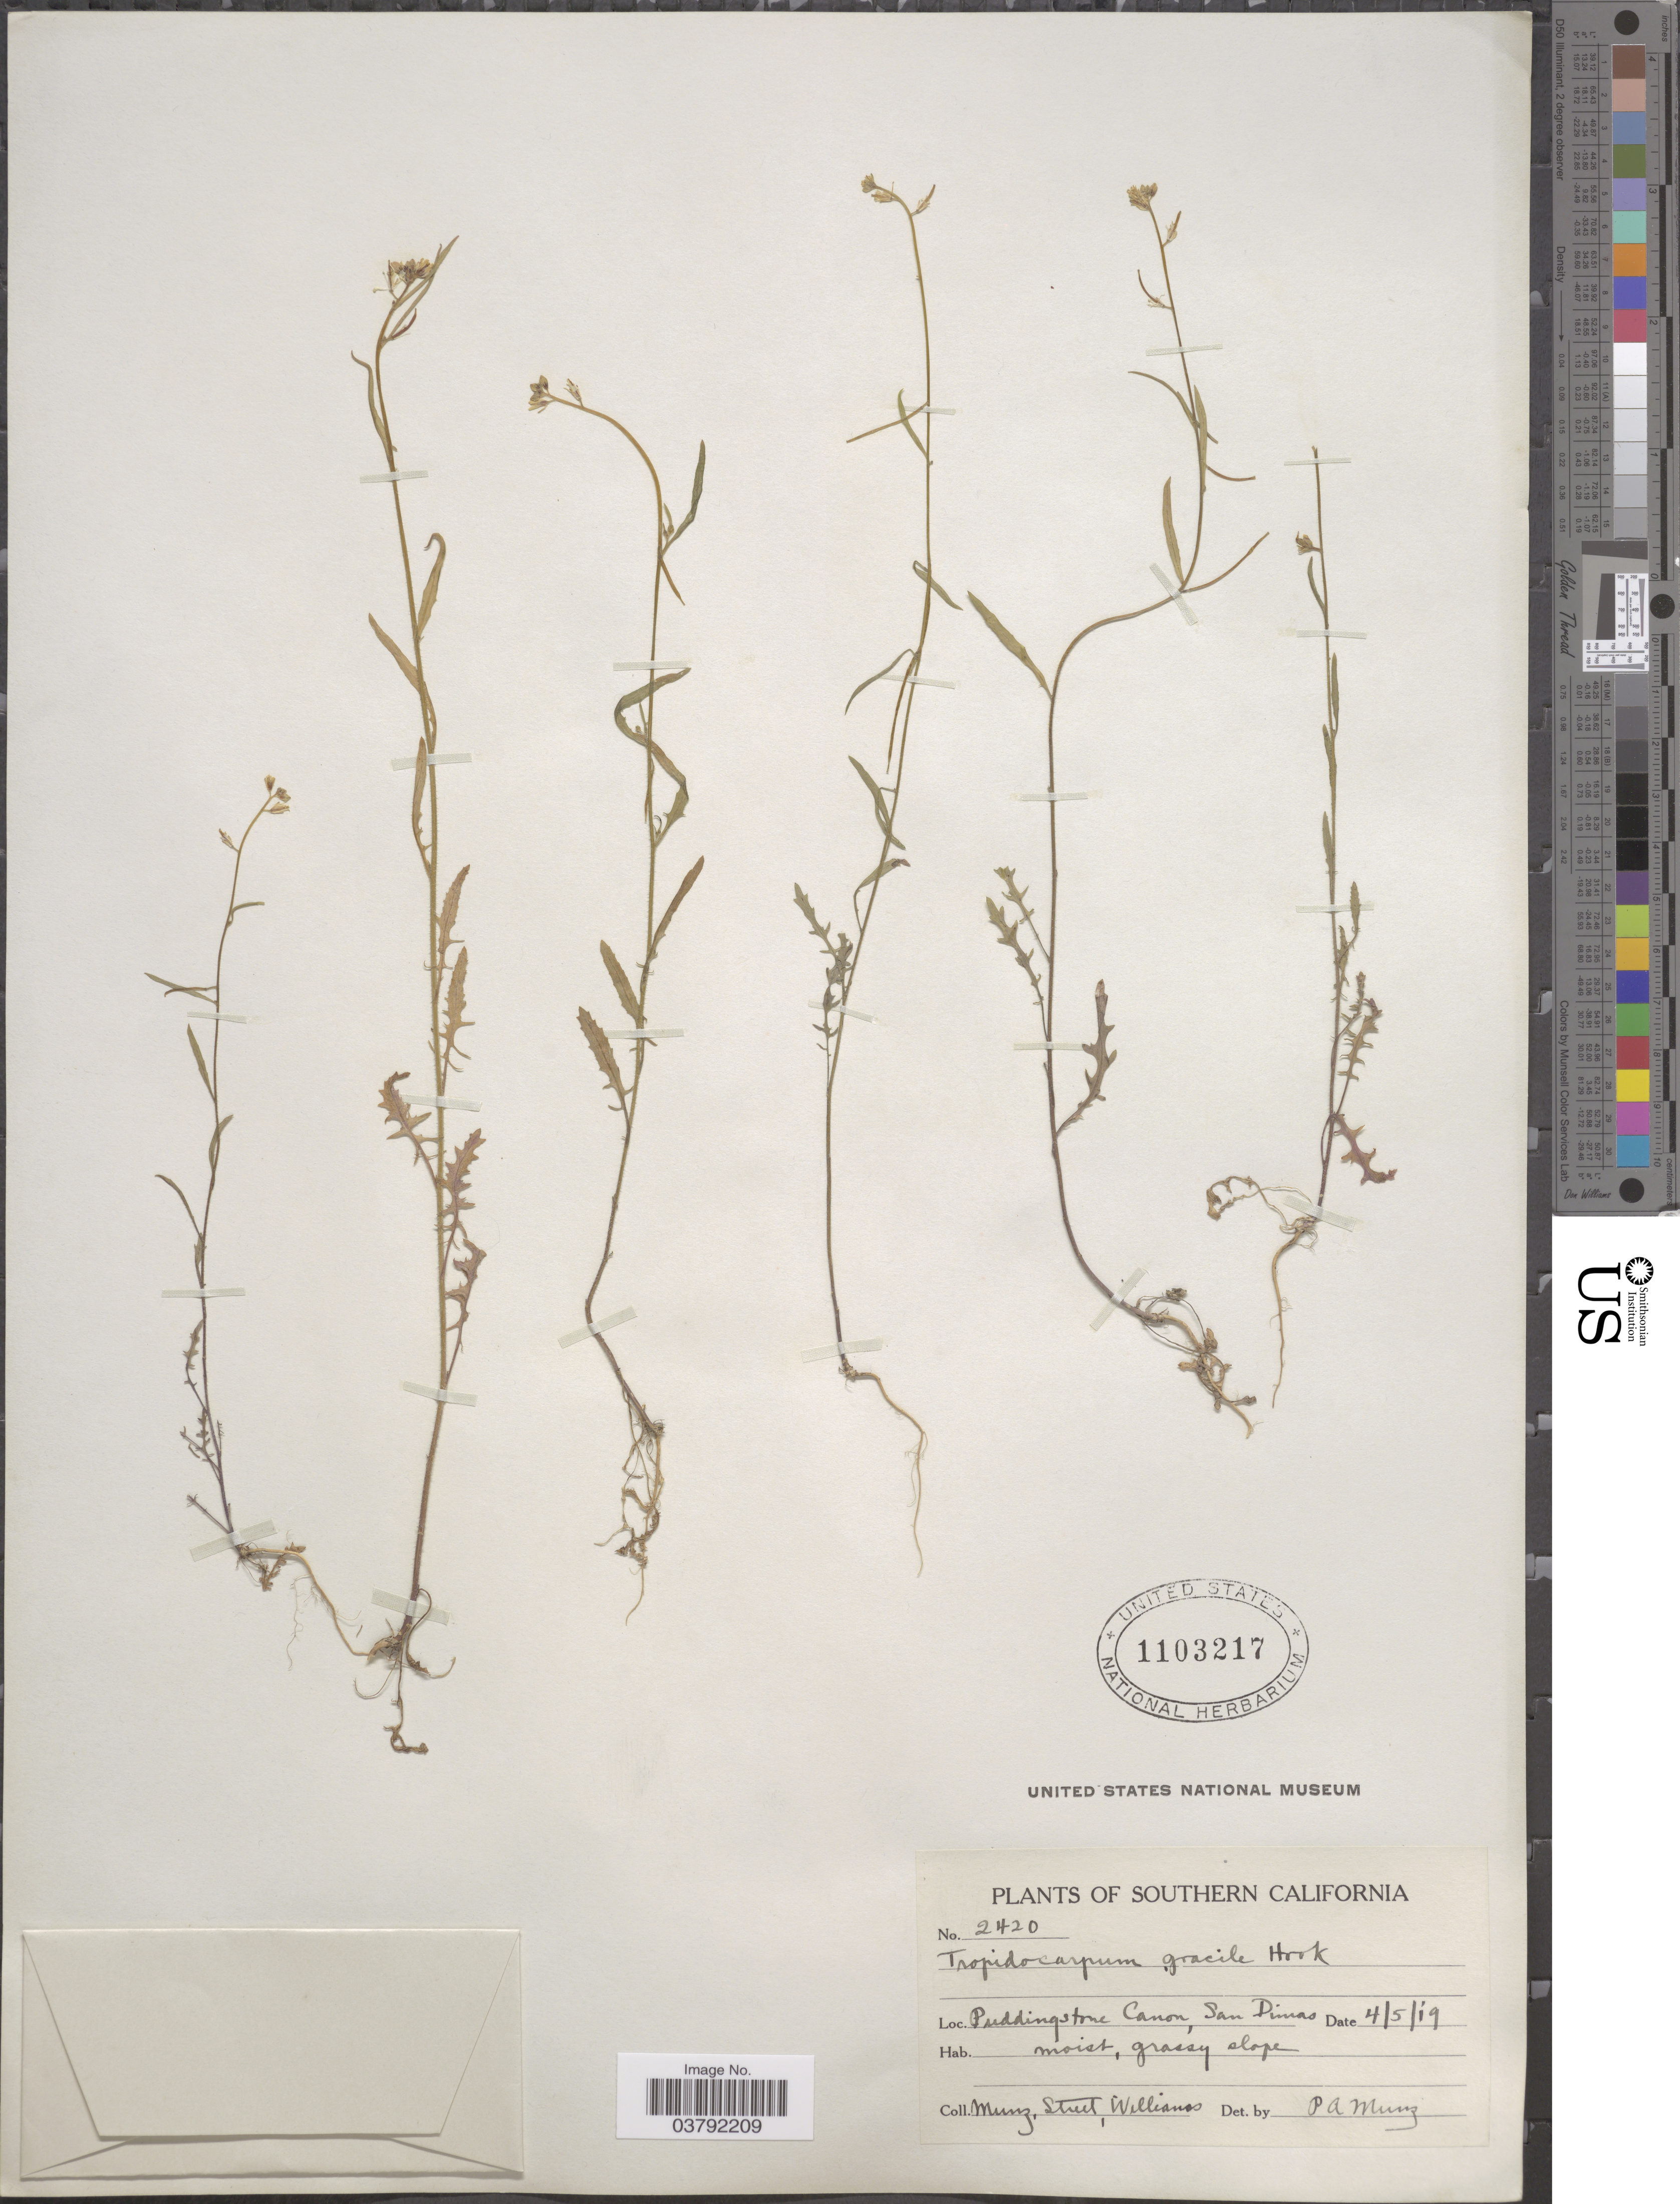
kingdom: Plantae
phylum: Tracheophyta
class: Magnoliopsida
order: Brassicales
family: Brassicaceae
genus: Tropidocarpum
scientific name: Tropidocarpum gracile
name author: Hook.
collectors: -. Munz, -. Street & -- Williams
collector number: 2420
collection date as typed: Transcribed d/m/y: 5/4/19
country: United States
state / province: California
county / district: Los Angeles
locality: Southern California. Puddingstone Canon, San Dimas.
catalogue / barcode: US 1103217